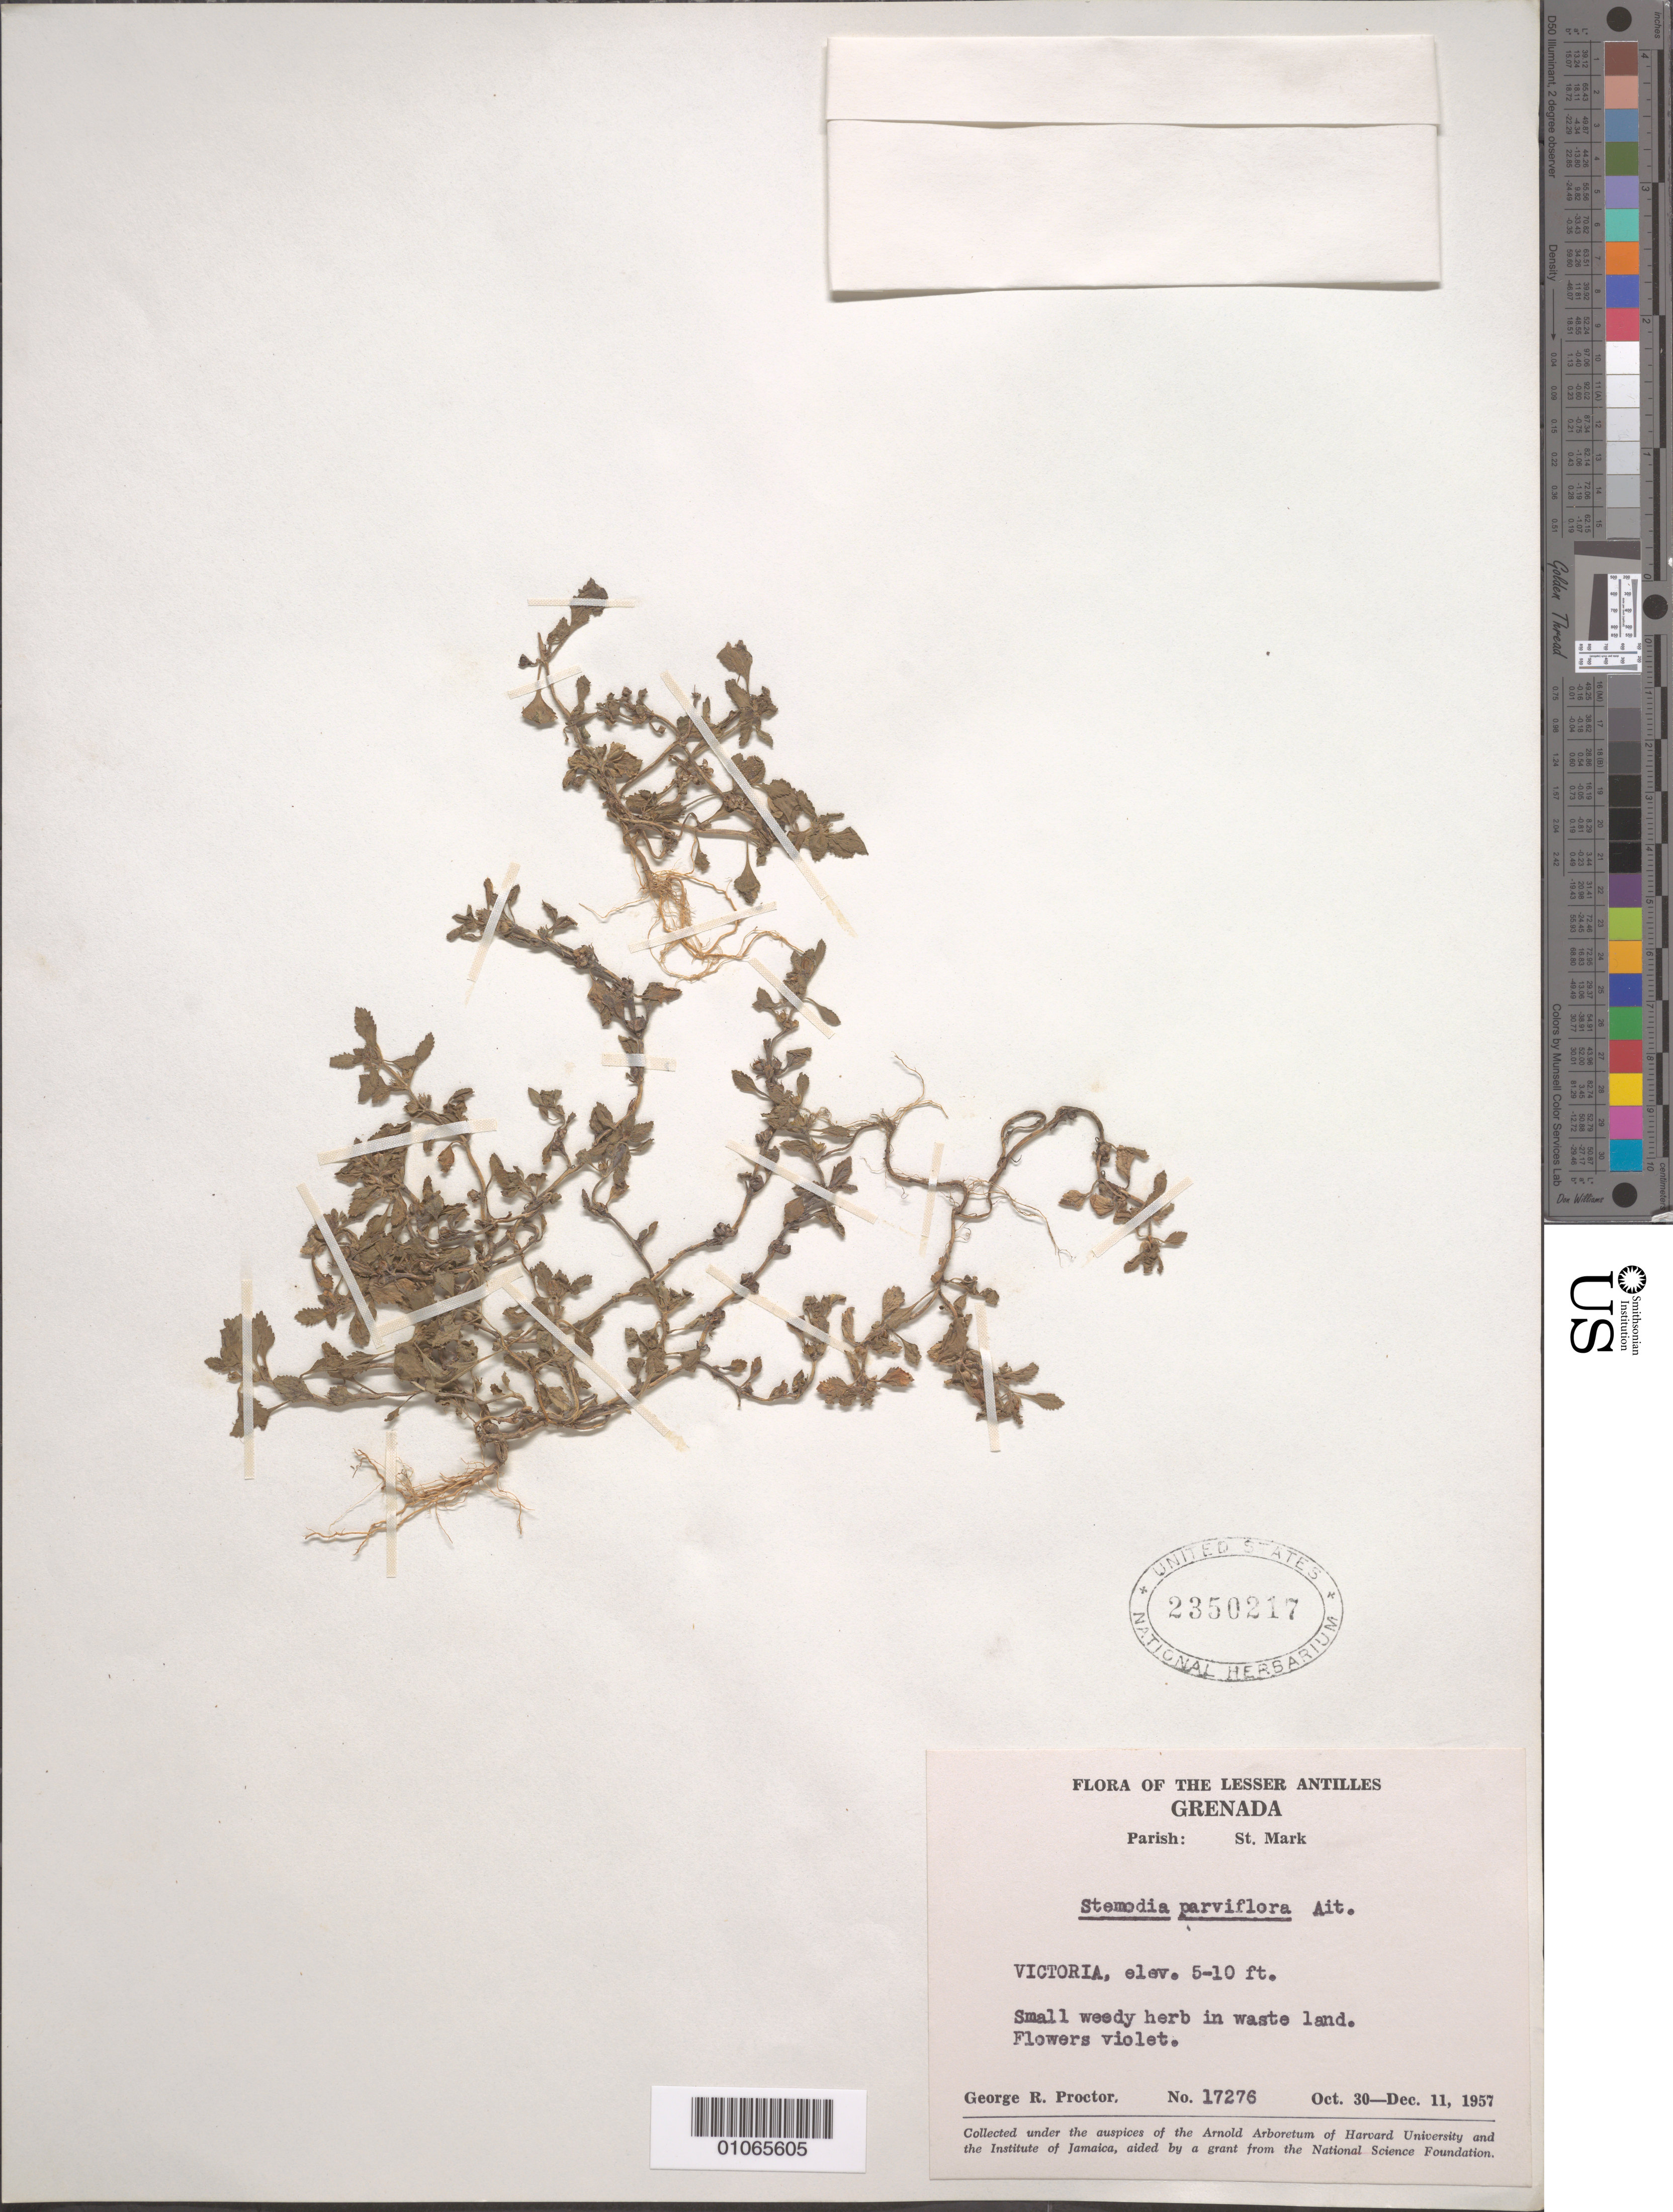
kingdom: Plantae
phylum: Tracheophyta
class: Magnoliopsida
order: Lamiales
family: Plantaginaceae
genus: Stemodia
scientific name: Stemodia verticillata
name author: (Mill.) Hassl.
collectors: G. R. Proctor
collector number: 17276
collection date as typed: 30 Oct 1957 to 11 Dec 1957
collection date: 1957-10-30/1957-12-11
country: Grenada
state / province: Saint Mark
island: Grenada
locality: Victoria. In waste land.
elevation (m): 2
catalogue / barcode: US 2350217